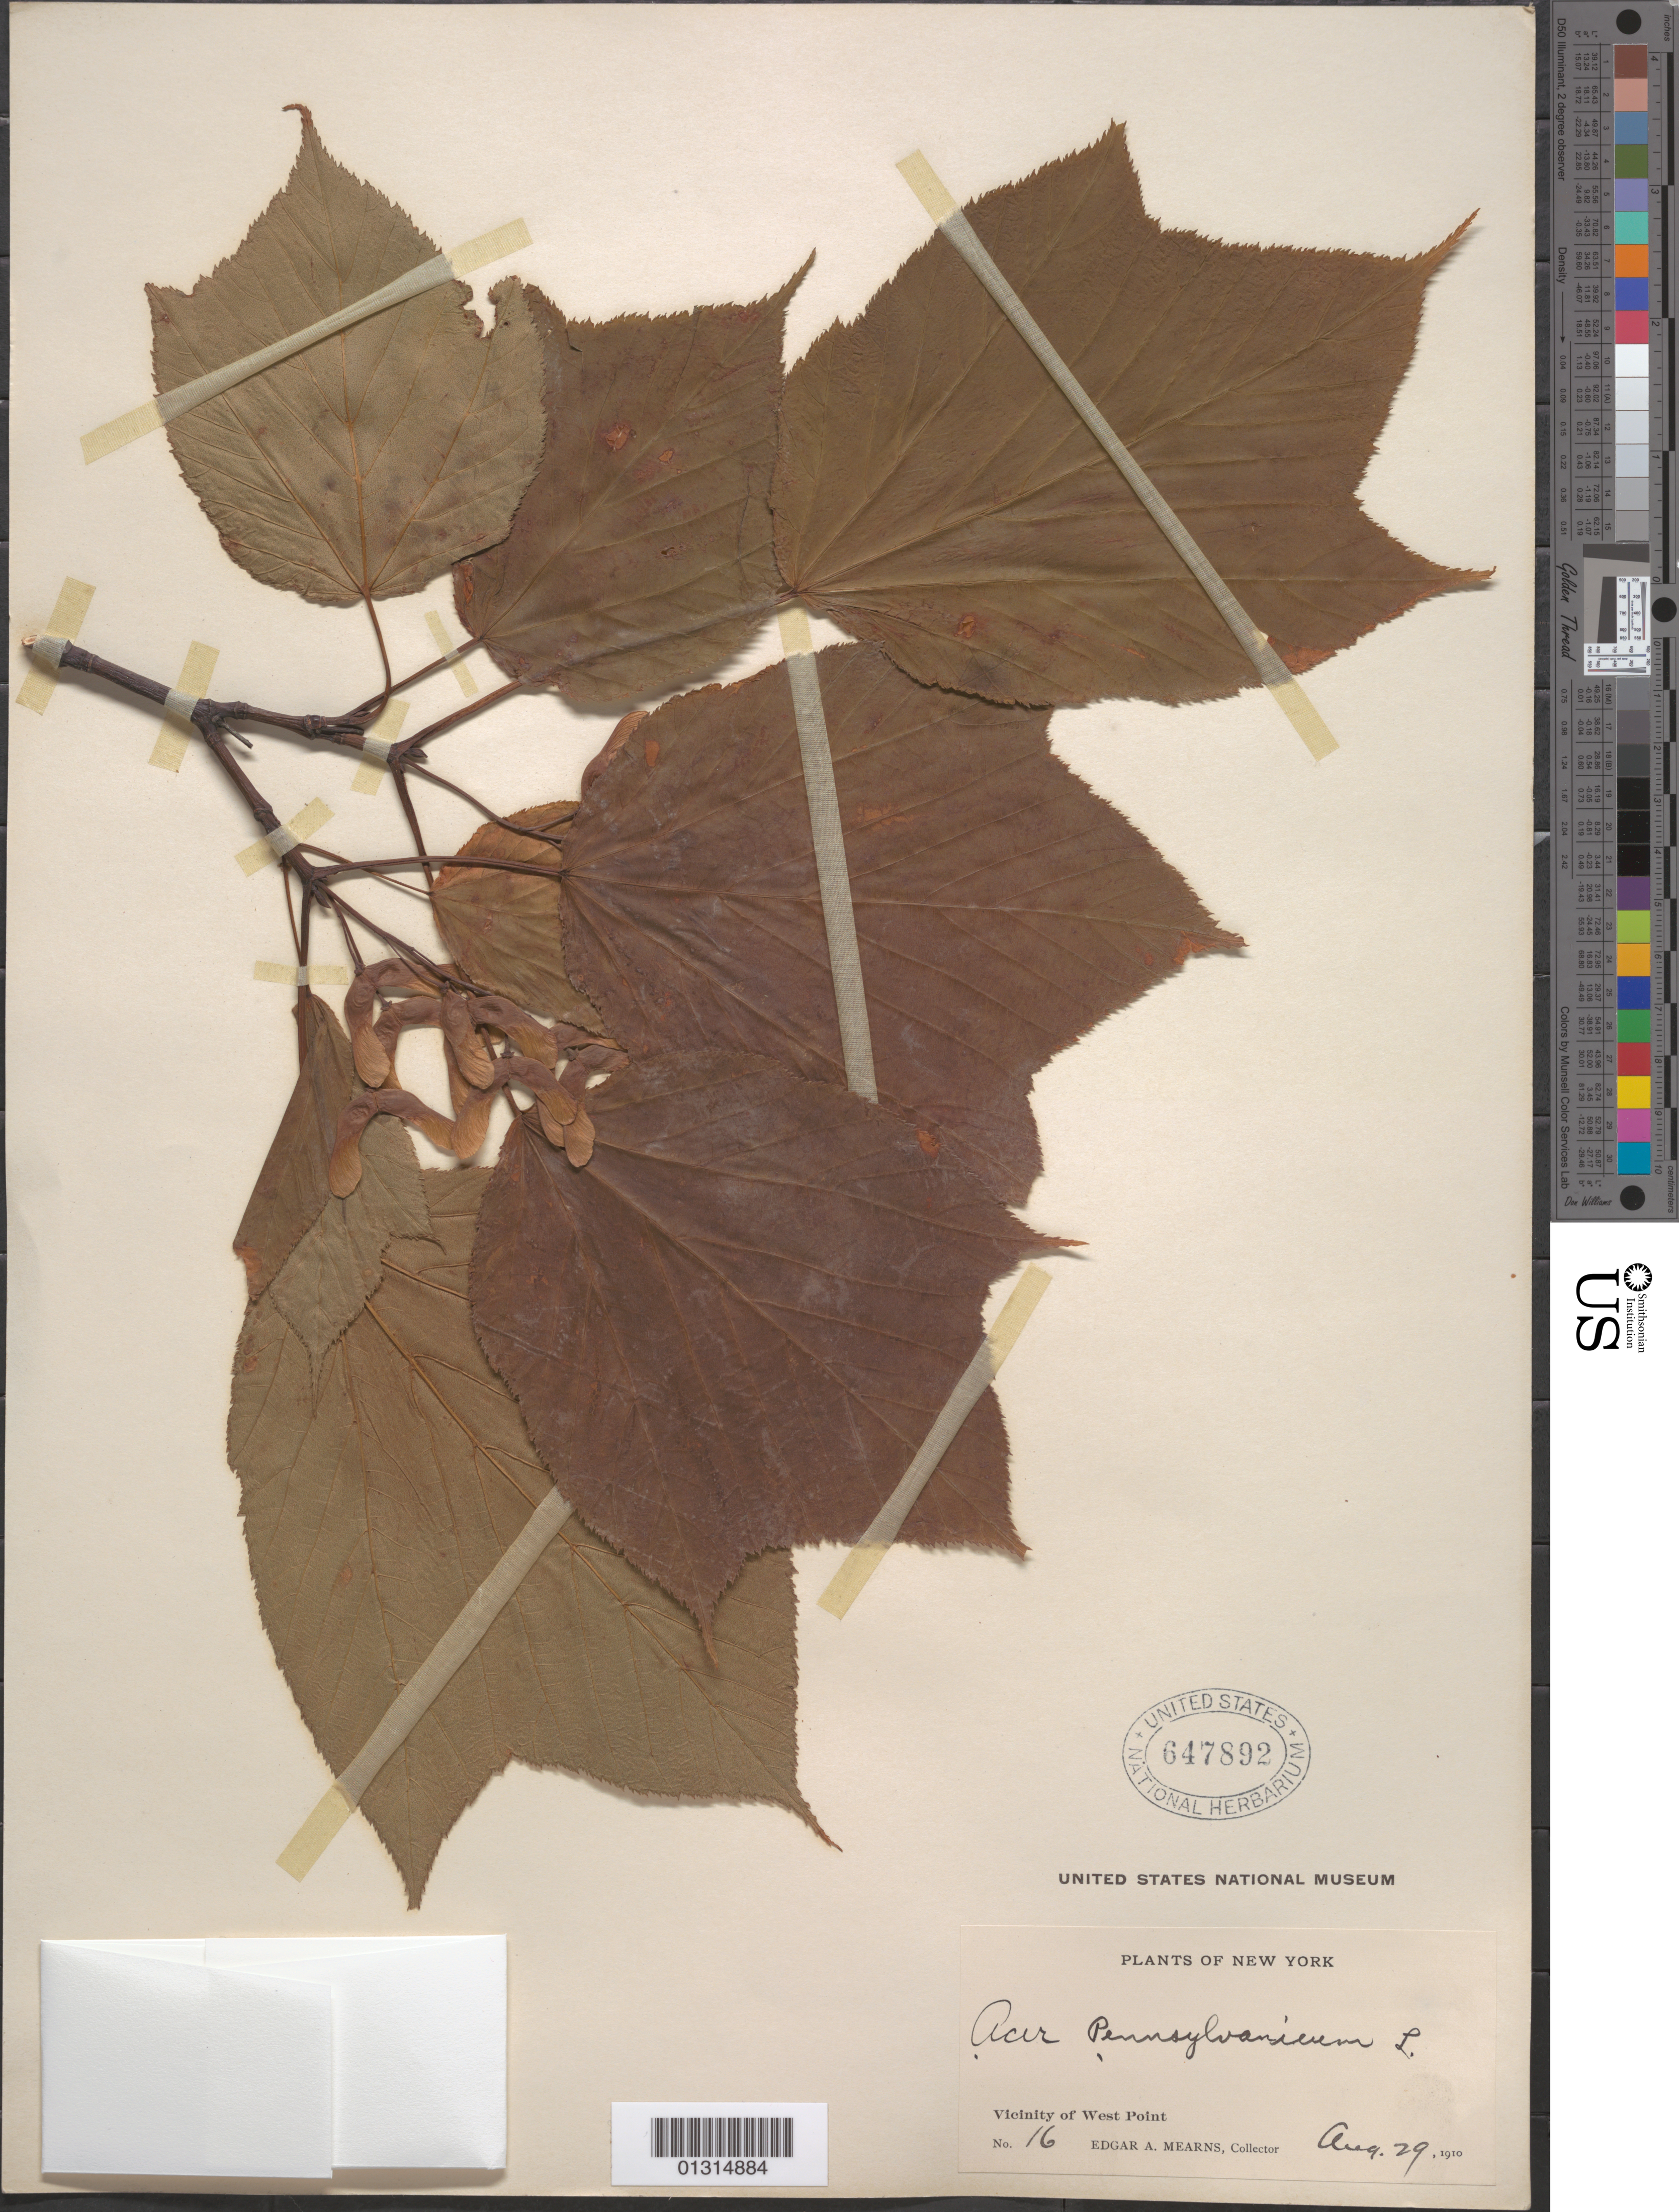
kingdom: Plantae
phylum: Tracheophyta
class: Magnoliopsida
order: Sapindales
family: Sapindaceae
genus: Acer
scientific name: Acer pensylvanicum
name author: L.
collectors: E. A. Mearns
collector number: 16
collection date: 1910-08-29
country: United States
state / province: New York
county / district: Orange County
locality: West Point, vicinity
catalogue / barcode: US 647892